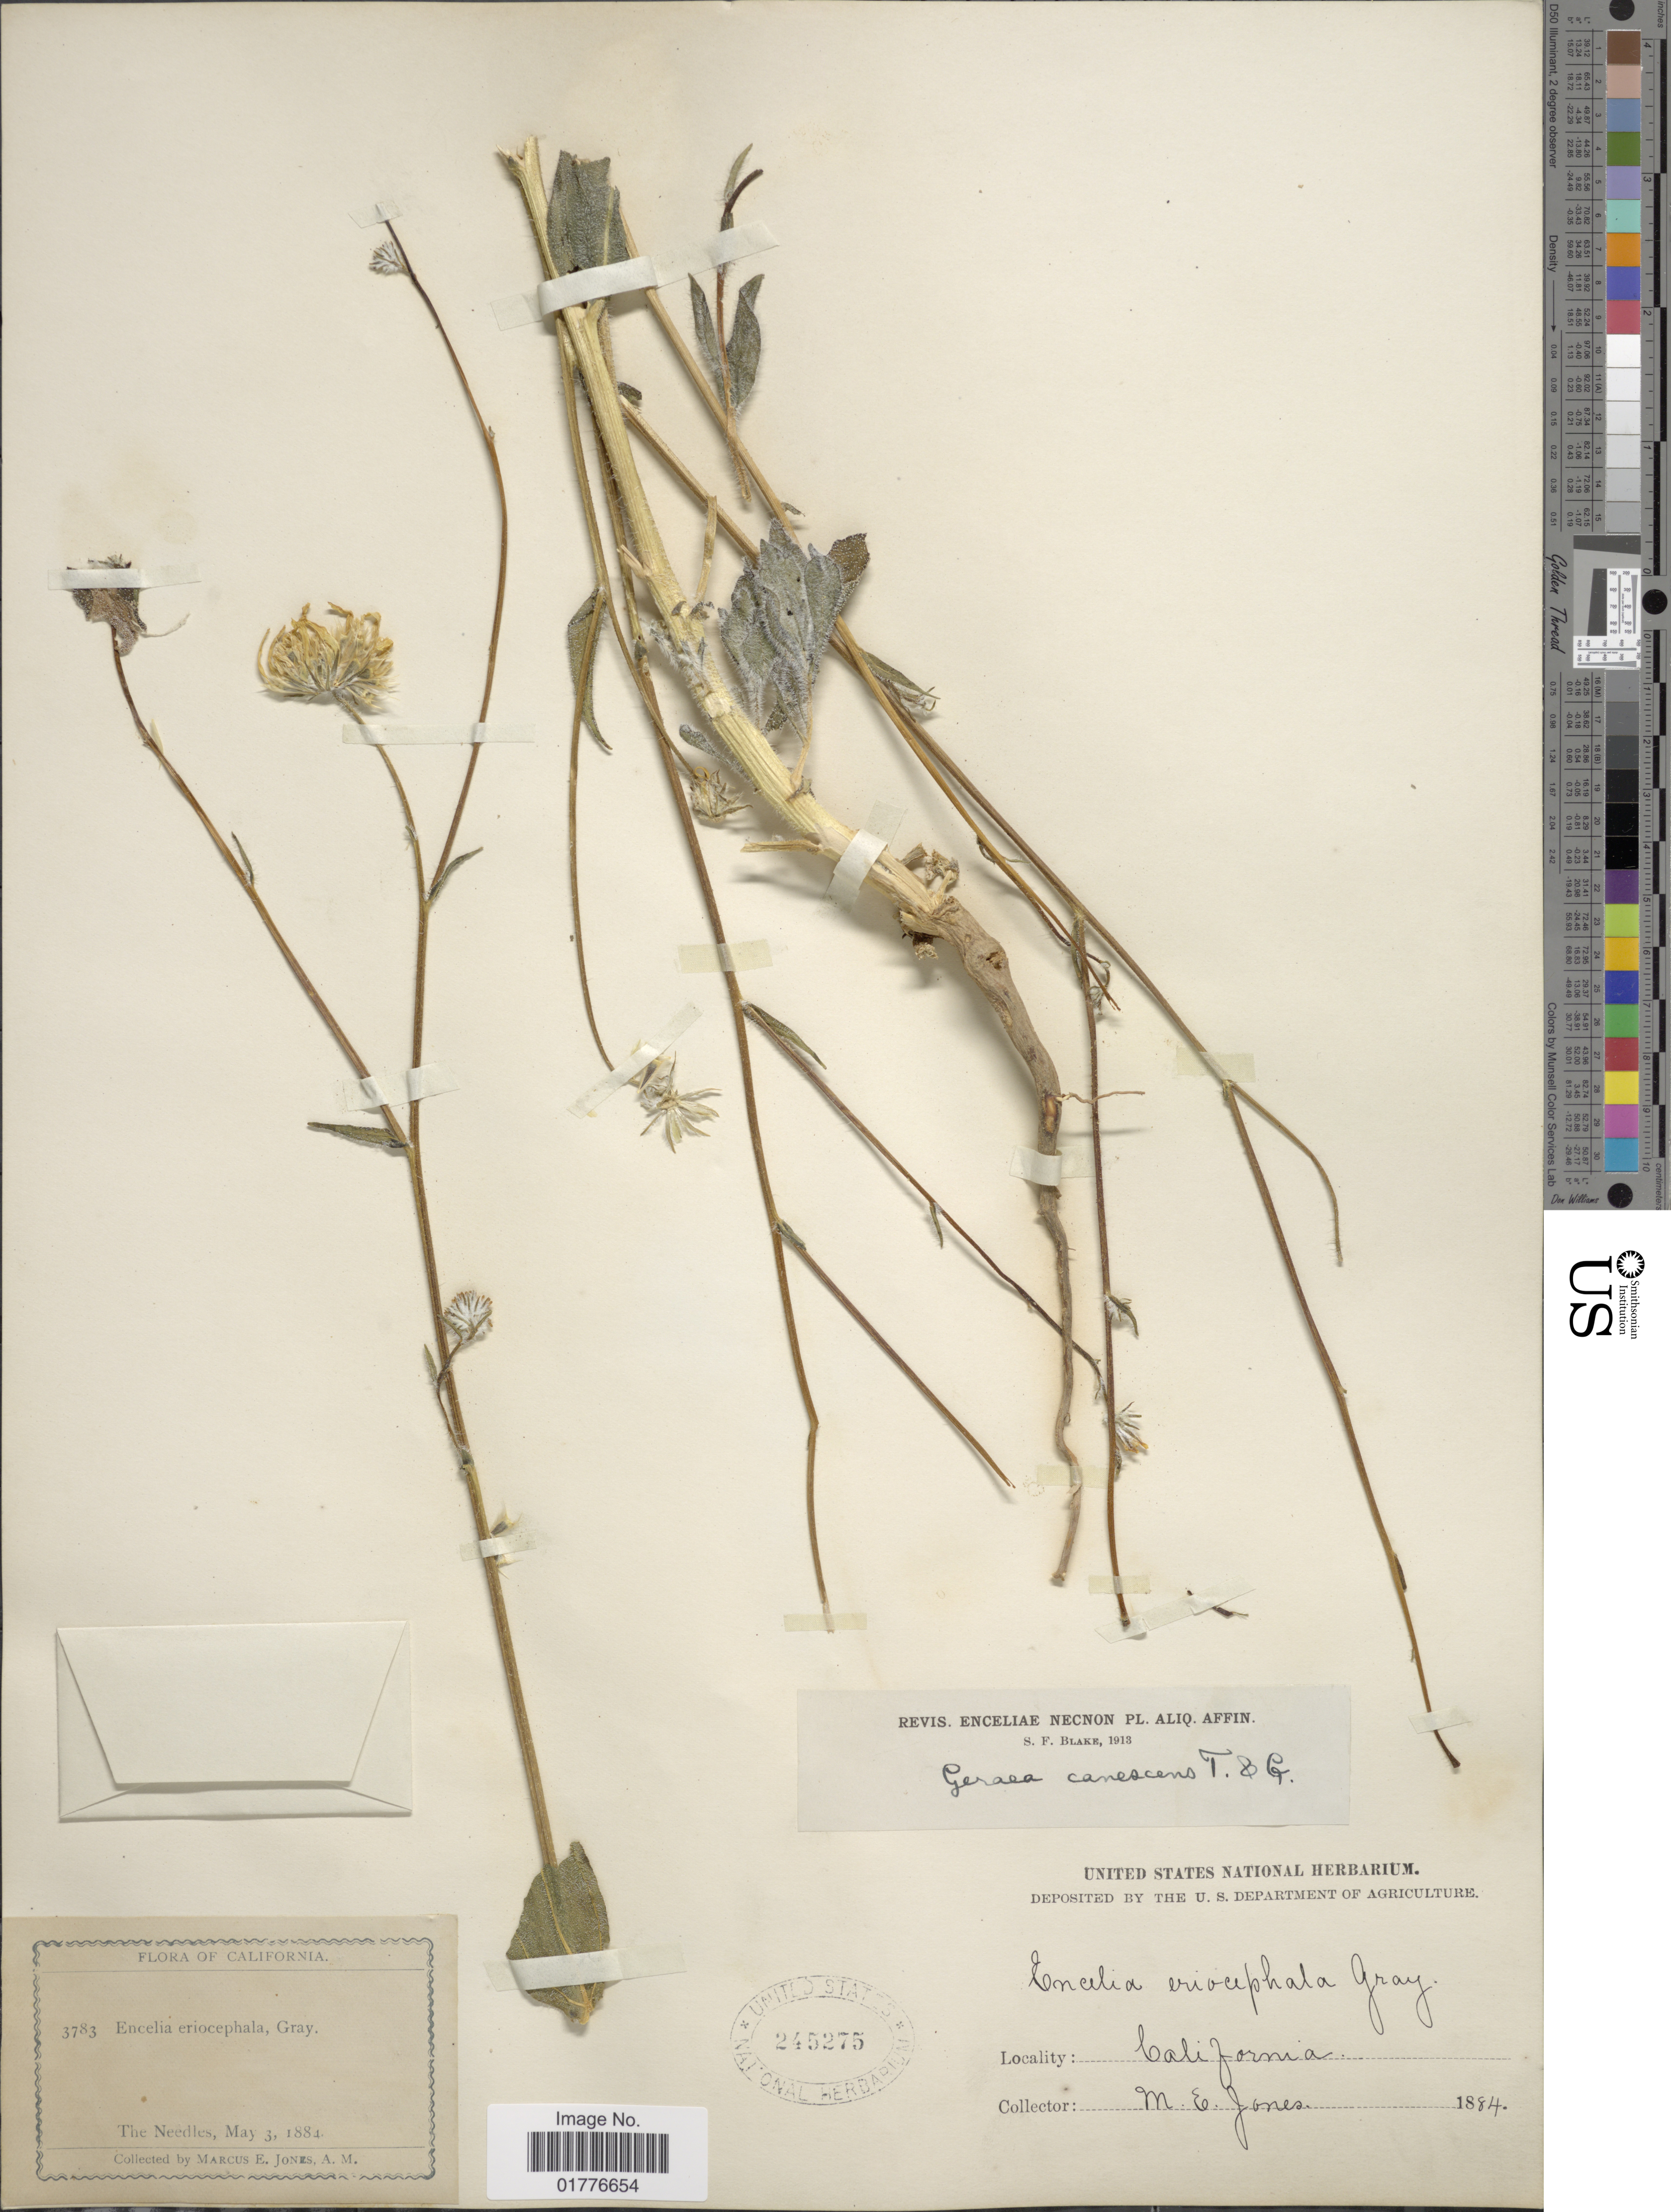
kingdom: Plantae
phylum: Tracheophyta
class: Magnoliopsida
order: Asterales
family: Asteraceae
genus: Geraea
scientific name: Geraea canescens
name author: Torr. & A. Gray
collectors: M. E. Jones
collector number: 3783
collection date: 1884-05-03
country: United States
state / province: California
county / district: San Bernardino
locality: The Needles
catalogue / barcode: US 245275